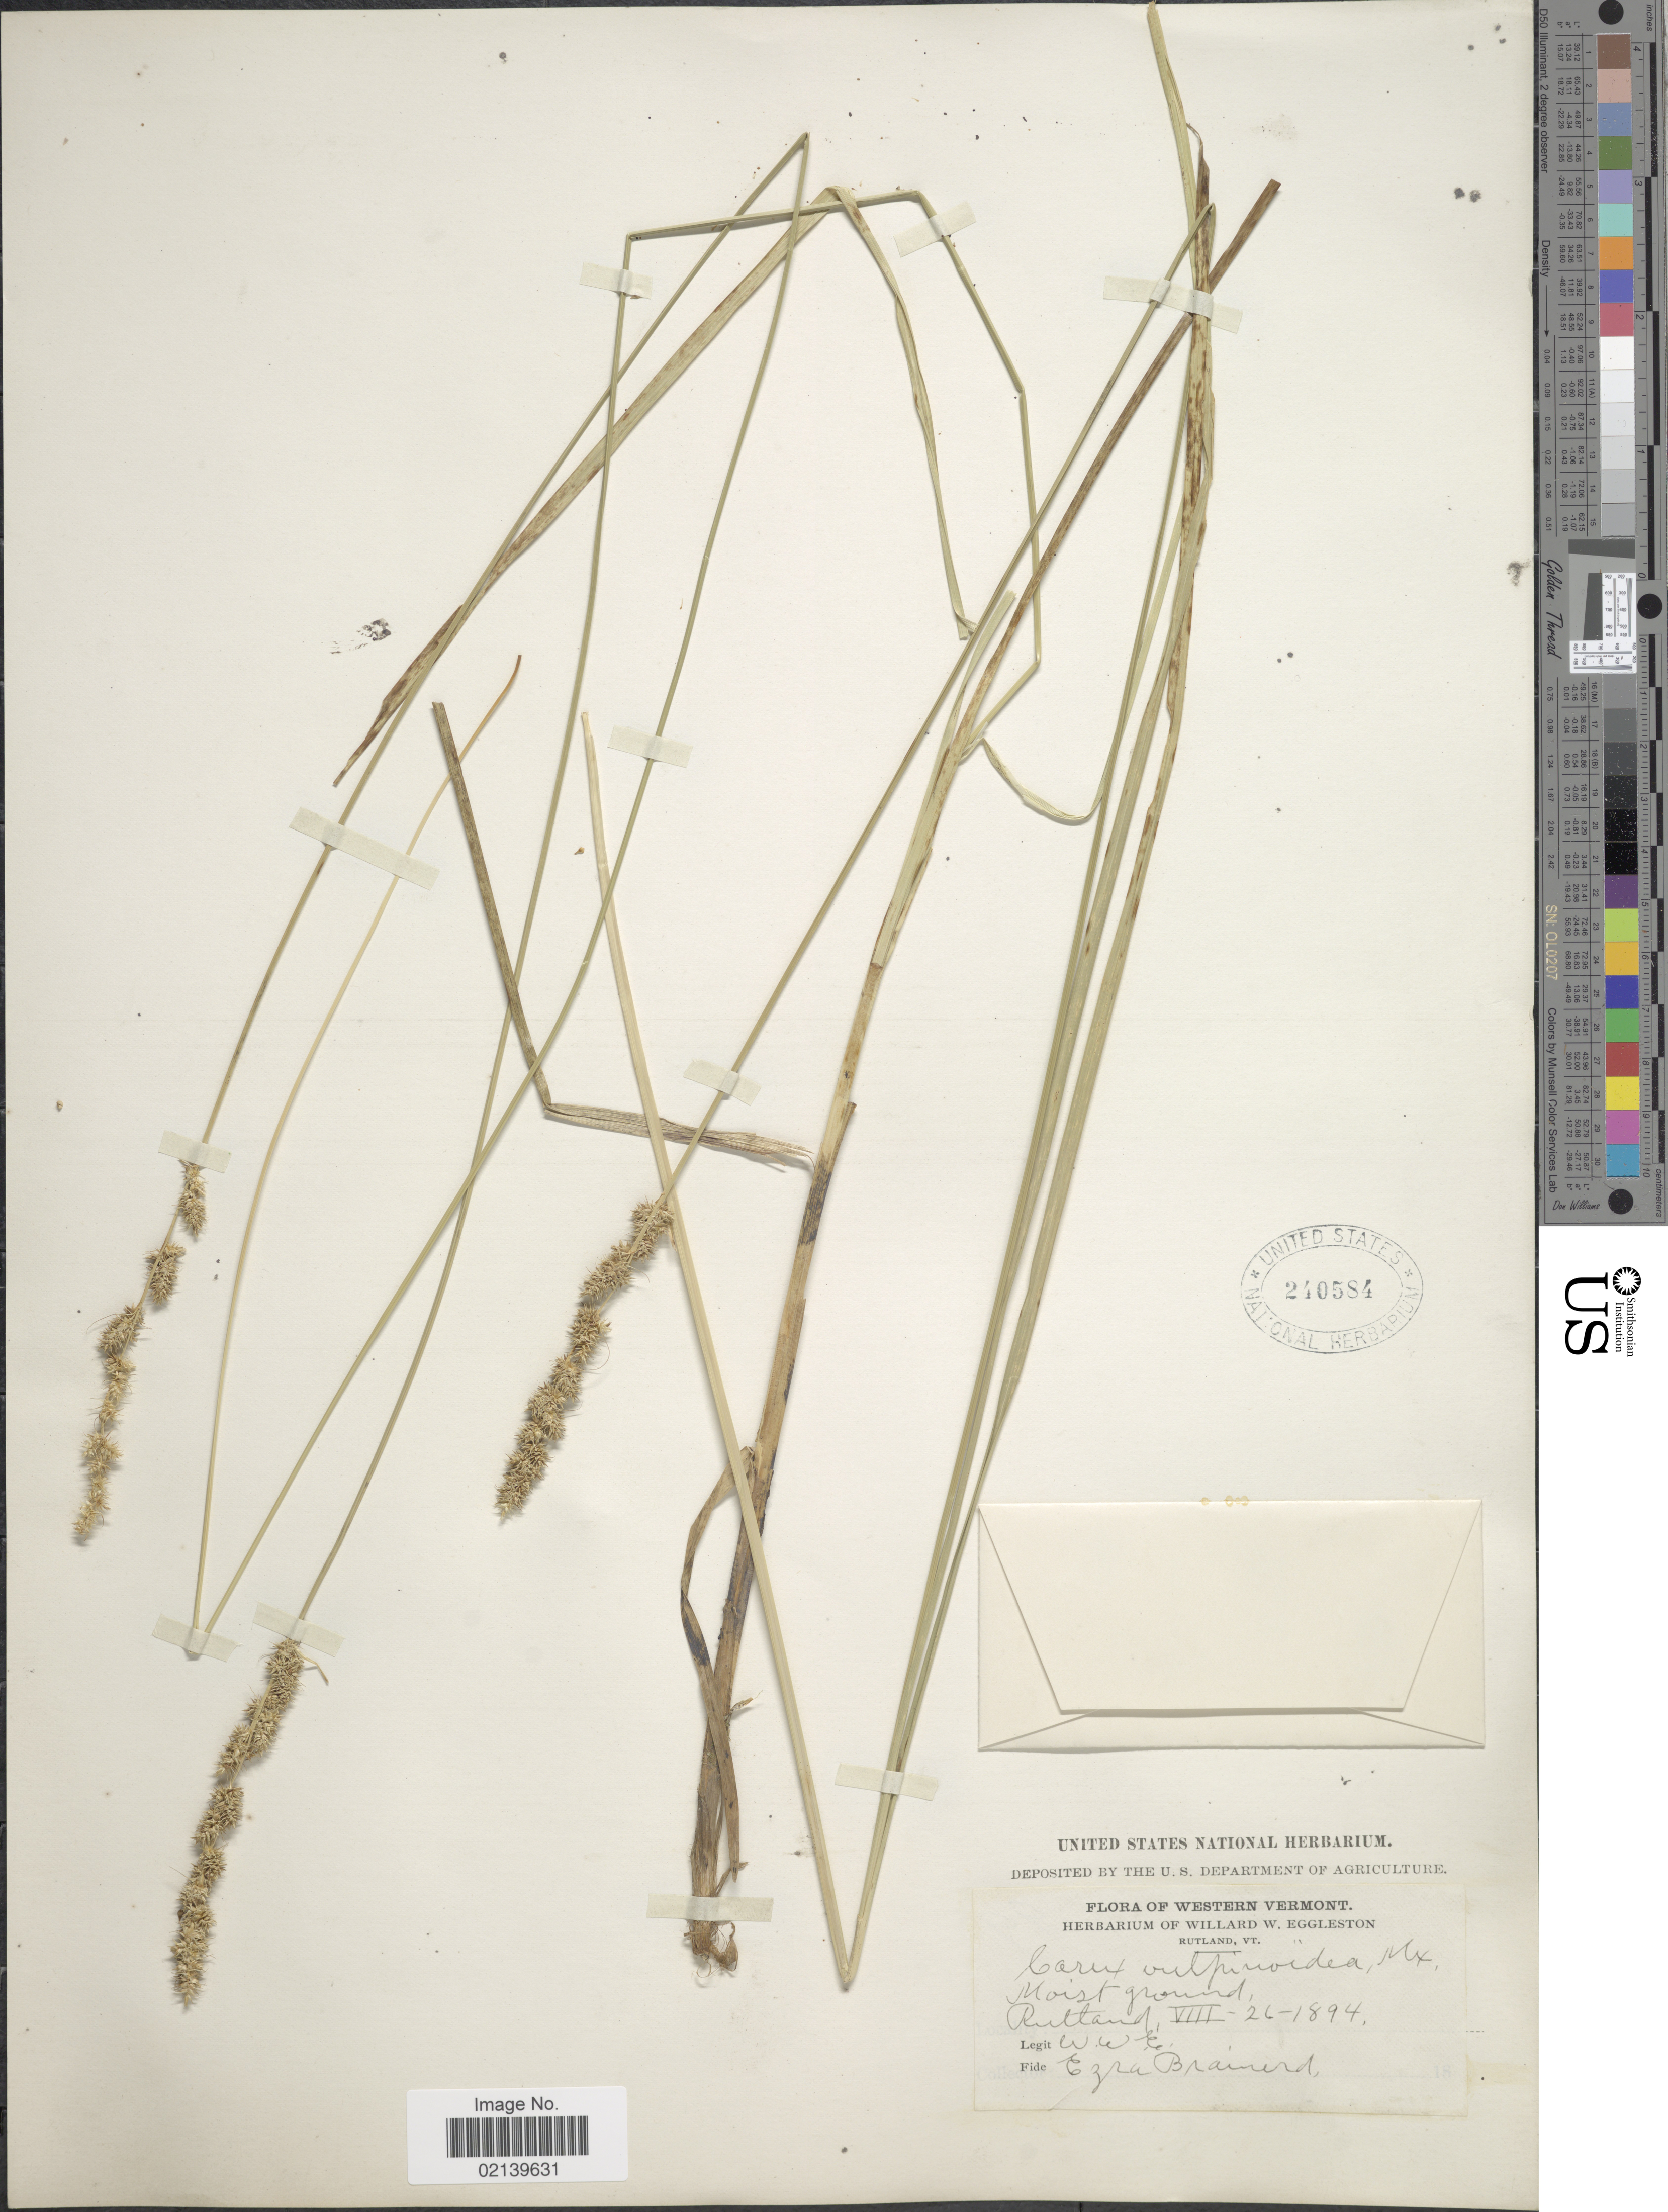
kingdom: Plantae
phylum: Tracheophyta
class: Liliopsida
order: Poales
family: Cyperaceae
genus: Carex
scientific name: Carex vulpinoidea Michx.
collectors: W. W. Eggleston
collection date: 1894-08-26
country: United States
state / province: Vermont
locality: Western Vermont, Rutland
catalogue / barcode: US 240584